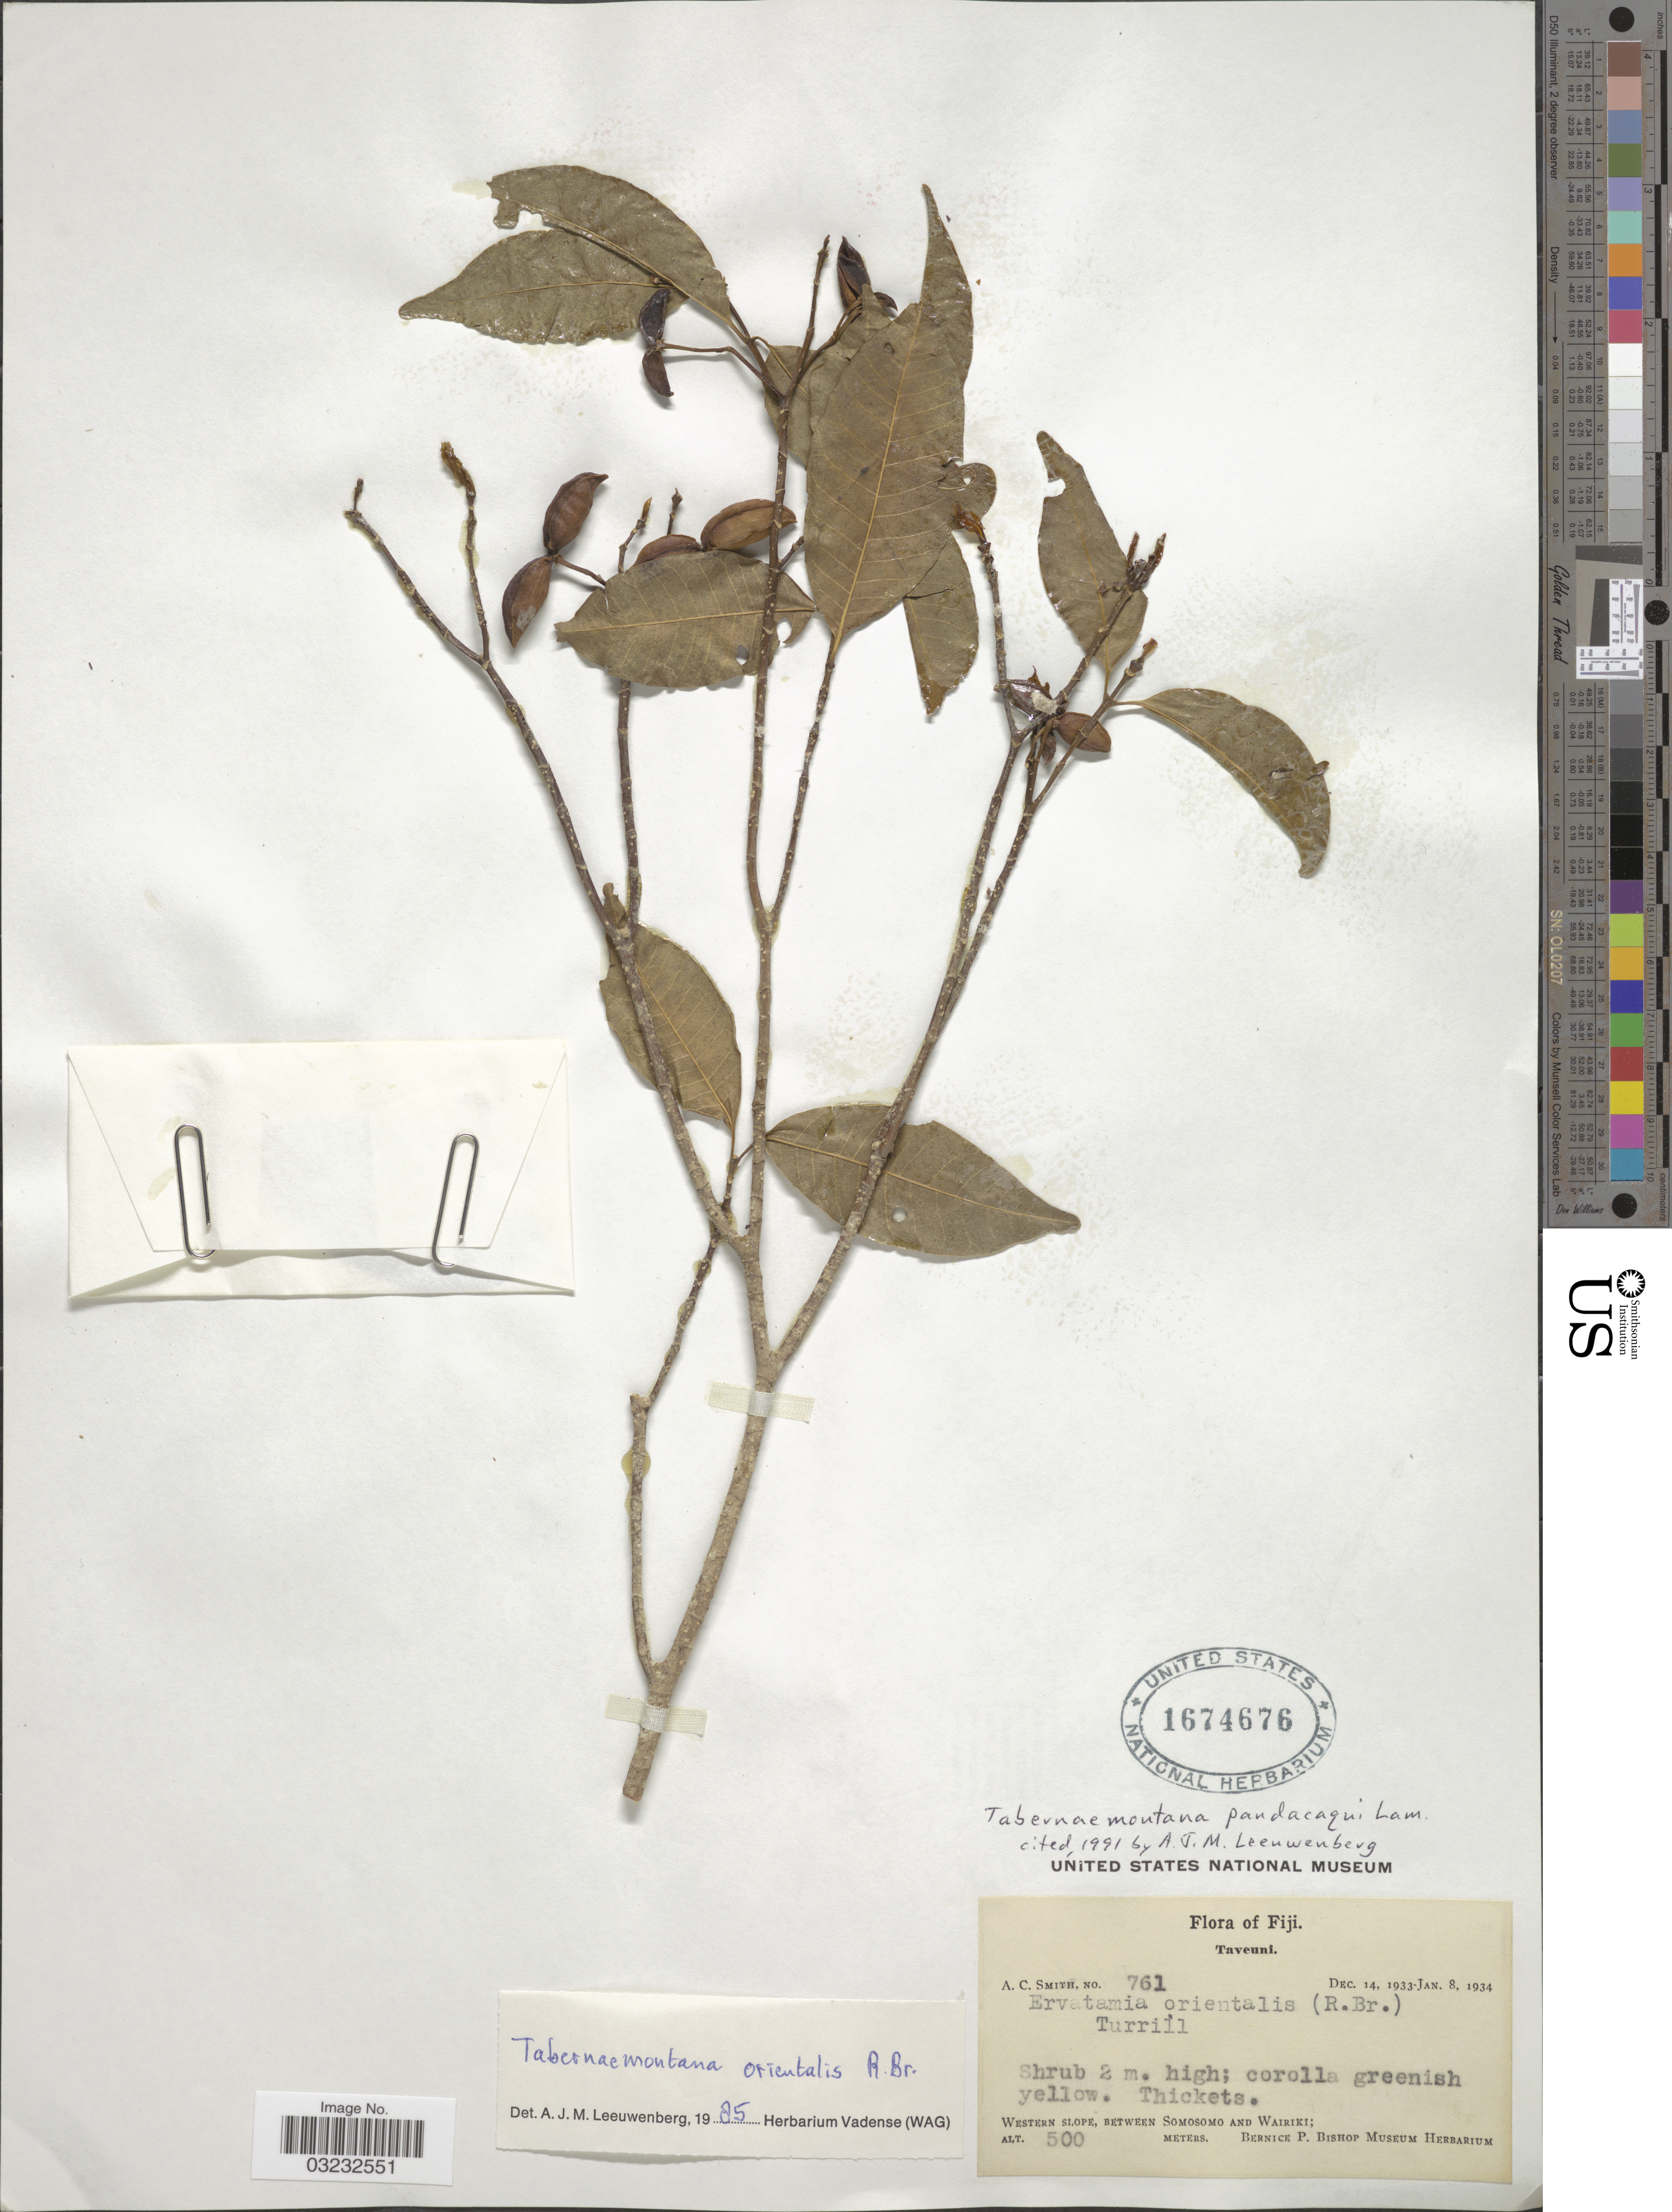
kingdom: Plantae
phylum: Tracheophyta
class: Magnoliopsida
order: Gentianales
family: Apocynaceae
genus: Tabernaemontana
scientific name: Tabernaemontana pandacaqui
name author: Poir.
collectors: A. C. Smith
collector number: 761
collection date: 1933-12-14/1934-01-08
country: Fiji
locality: Taveuni. Western slope, between Somosomo and Wairiki.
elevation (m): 500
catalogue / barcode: US 1674676